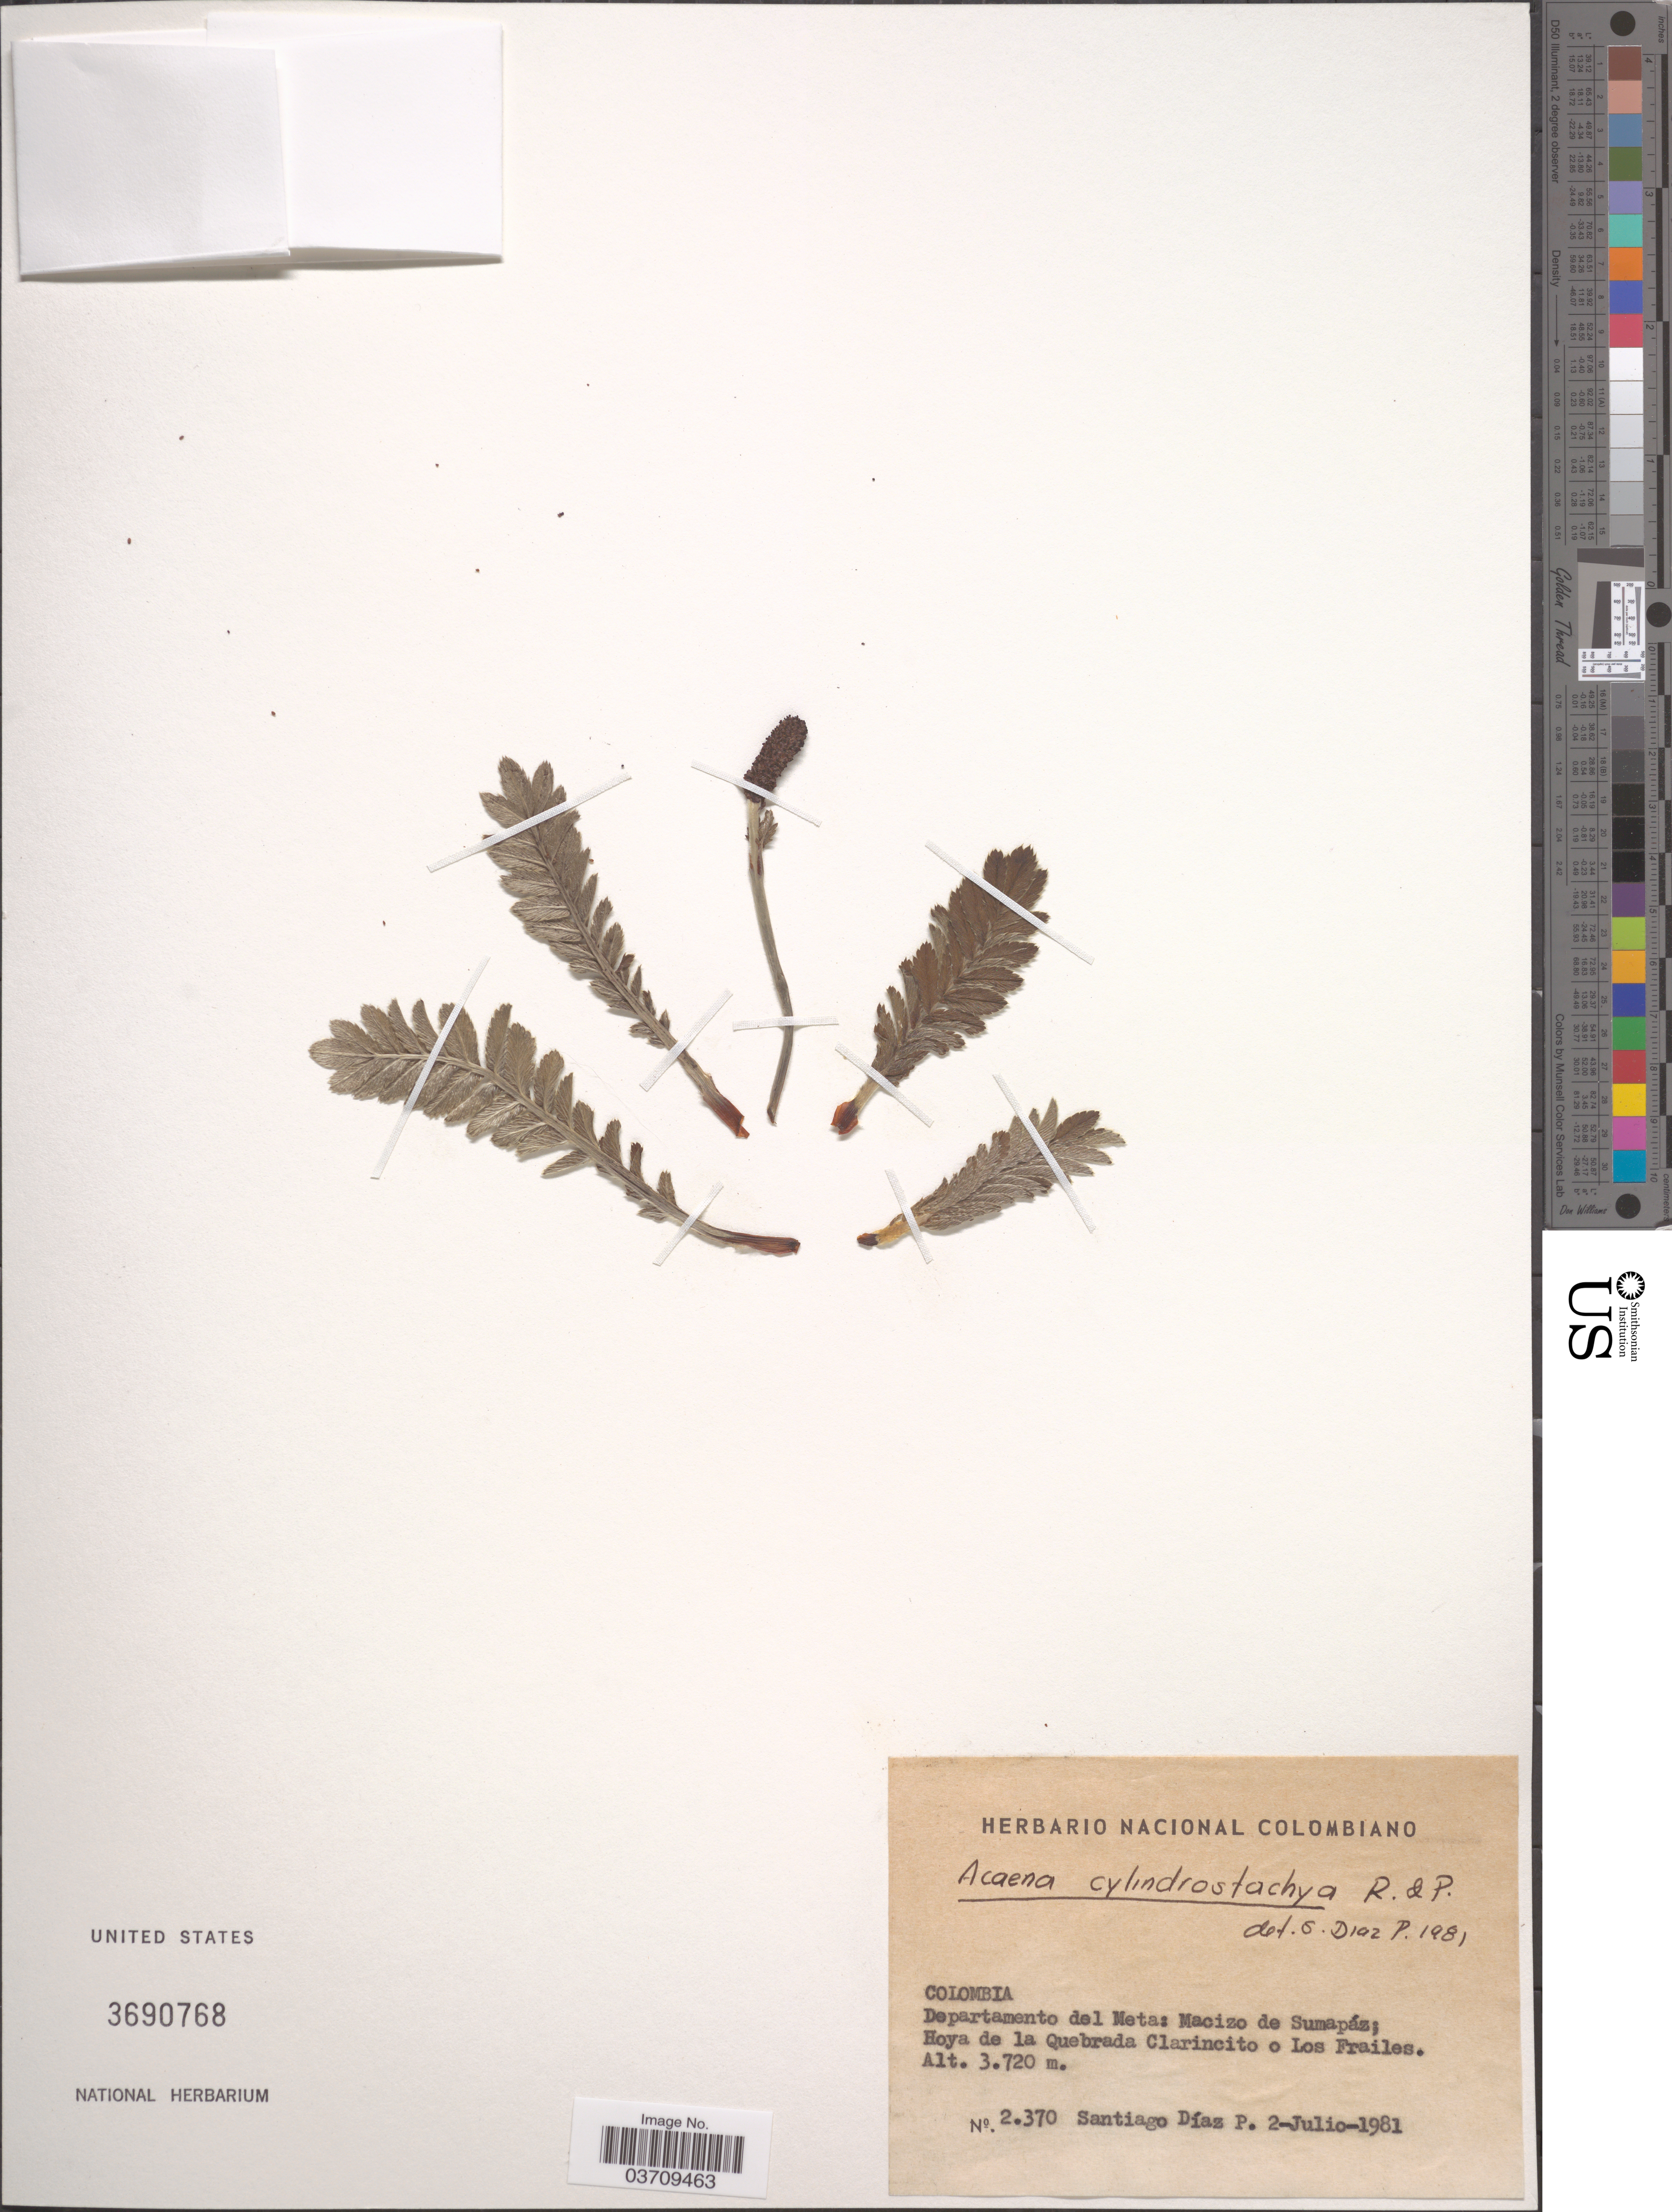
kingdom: Plantae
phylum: Tracheophyta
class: Magnoliopsida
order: Rosales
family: Rosaceae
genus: Acaena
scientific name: Acaena cylindristachya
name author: Ruiz & Pav.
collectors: S. Diaz P.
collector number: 2370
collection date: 1981-07-02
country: Colombia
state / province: Meta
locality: Departamento del Meta: Macizo de Sumapáz; Hoya de la Quebrada Clarincito o Los Frailes.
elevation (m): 3720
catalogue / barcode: US 3690768